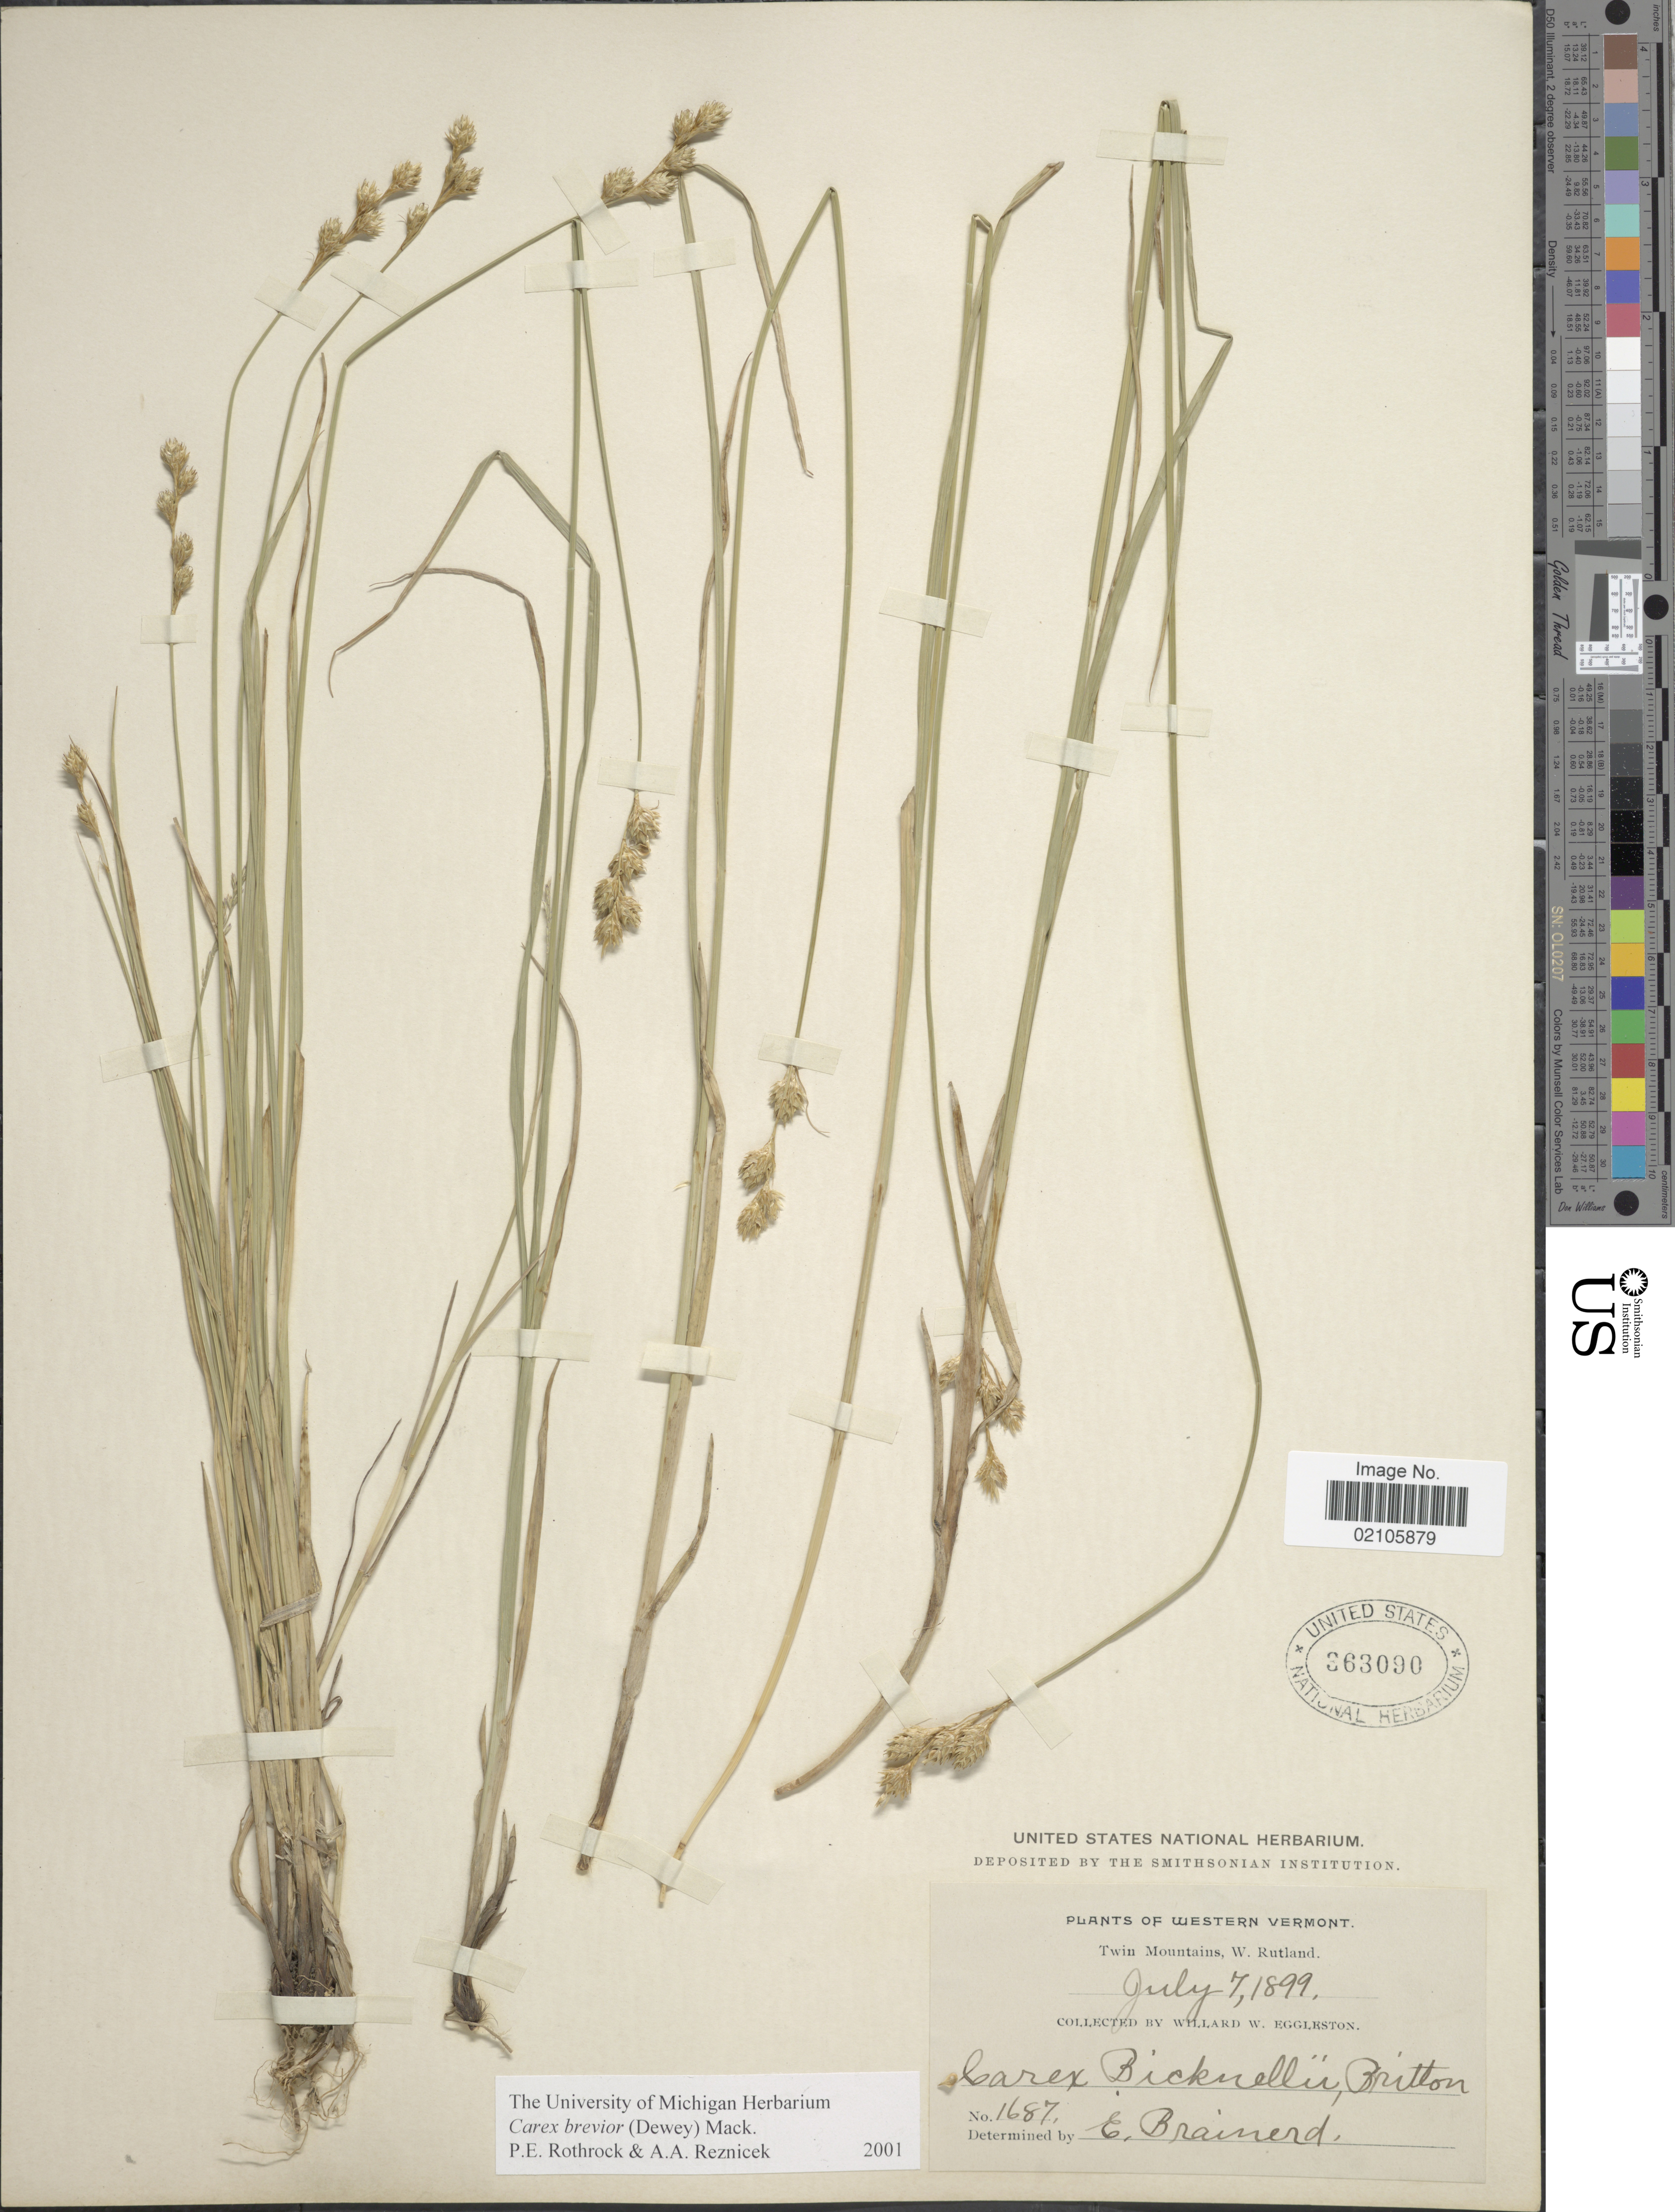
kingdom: Plantae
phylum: Tracheophyta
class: Liliopsida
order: Poales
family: Cyperaceae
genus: Carex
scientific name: Carex brevior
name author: (Dewey) Mack. ex Lunell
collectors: W. W. Eggleston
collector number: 1687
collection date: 1899-07-07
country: United States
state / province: Vermont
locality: Western Vermont, Twin Mountains, W. Rutland.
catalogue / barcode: US 363090